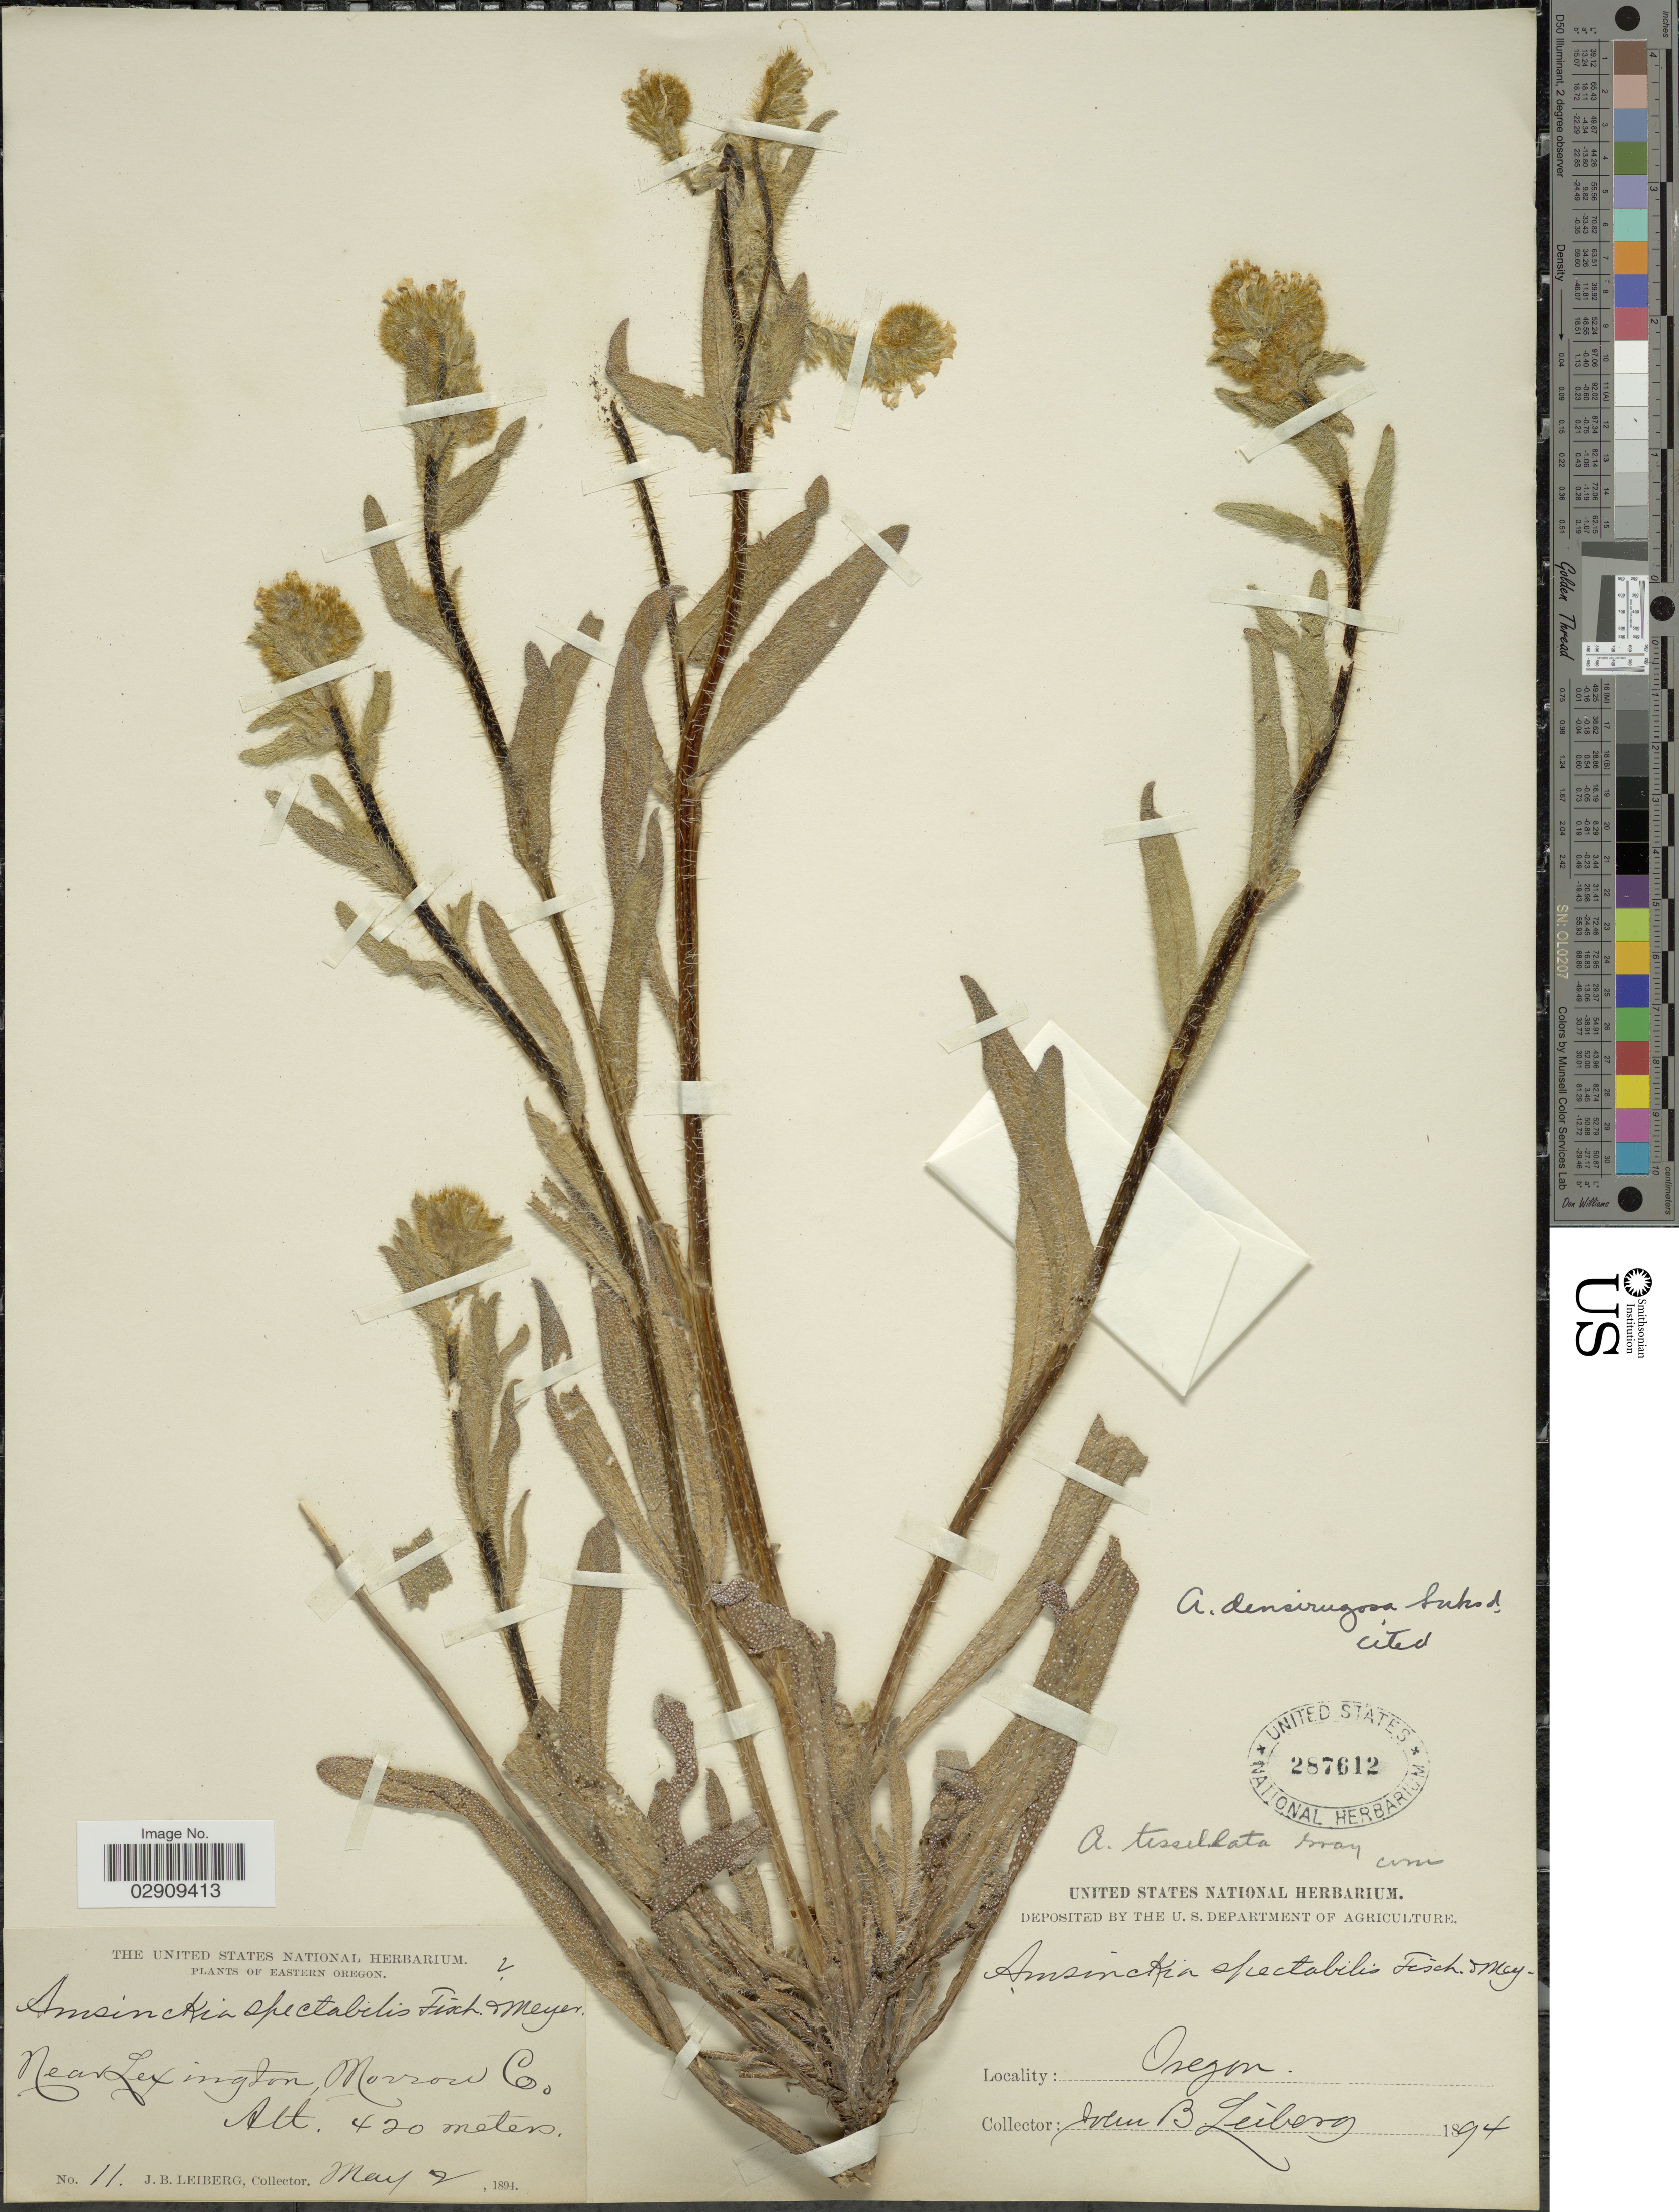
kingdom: Plantae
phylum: Tracheophyta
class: Magnoliopsida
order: Boraginales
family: Boraginaceae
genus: Amsinckia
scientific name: Amsinckia menziesii var. intermedia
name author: (Fisch. & C.A. Mey.) Ganders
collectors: J. Leiberg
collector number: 11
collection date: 1894-05-02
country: United States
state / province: Oregon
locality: Eastern Oregon. Near Lexington, Morron Co.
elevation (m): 420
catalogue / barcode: US 287612